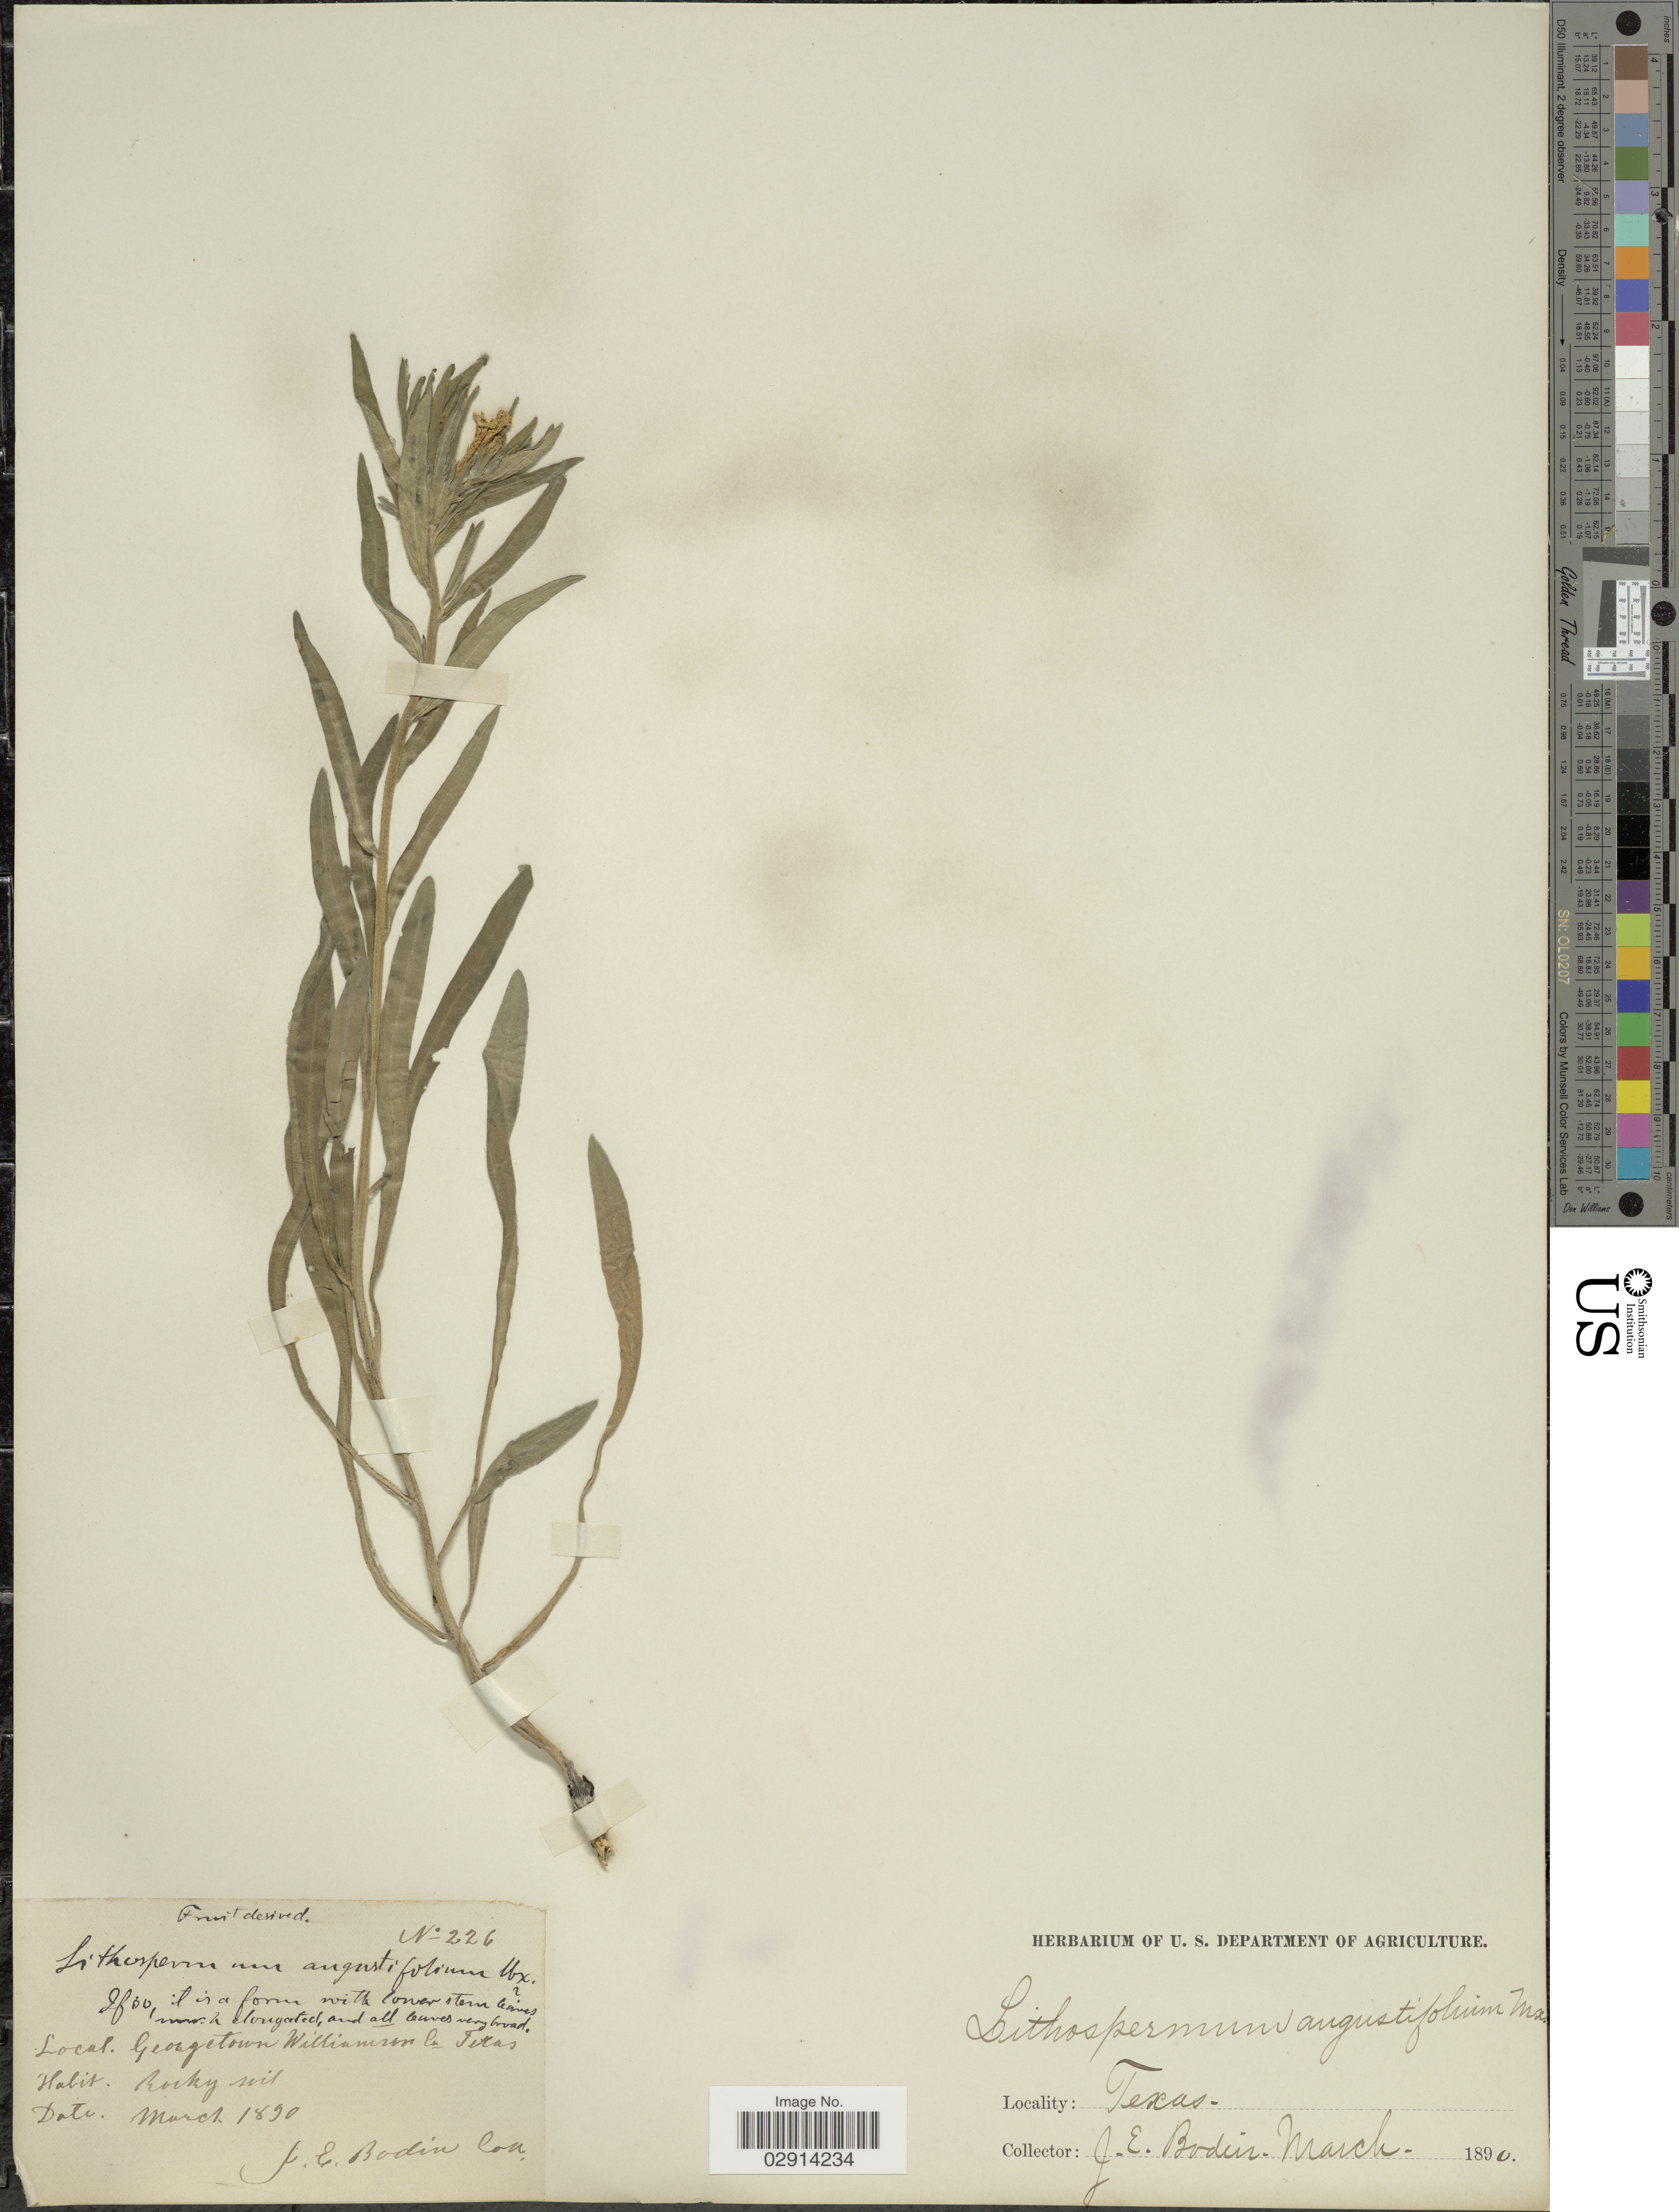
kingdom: Plantae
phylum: Tracheophyta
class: Magnoliopsida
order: Boraginales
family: Boraginaceae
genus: Lithospermum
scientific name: Lithospermum incisum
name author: Lehm.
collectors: J. E. Bodin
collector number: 226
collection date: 1890-03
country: United States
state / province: Texas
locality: Georgetown Williamson Co.